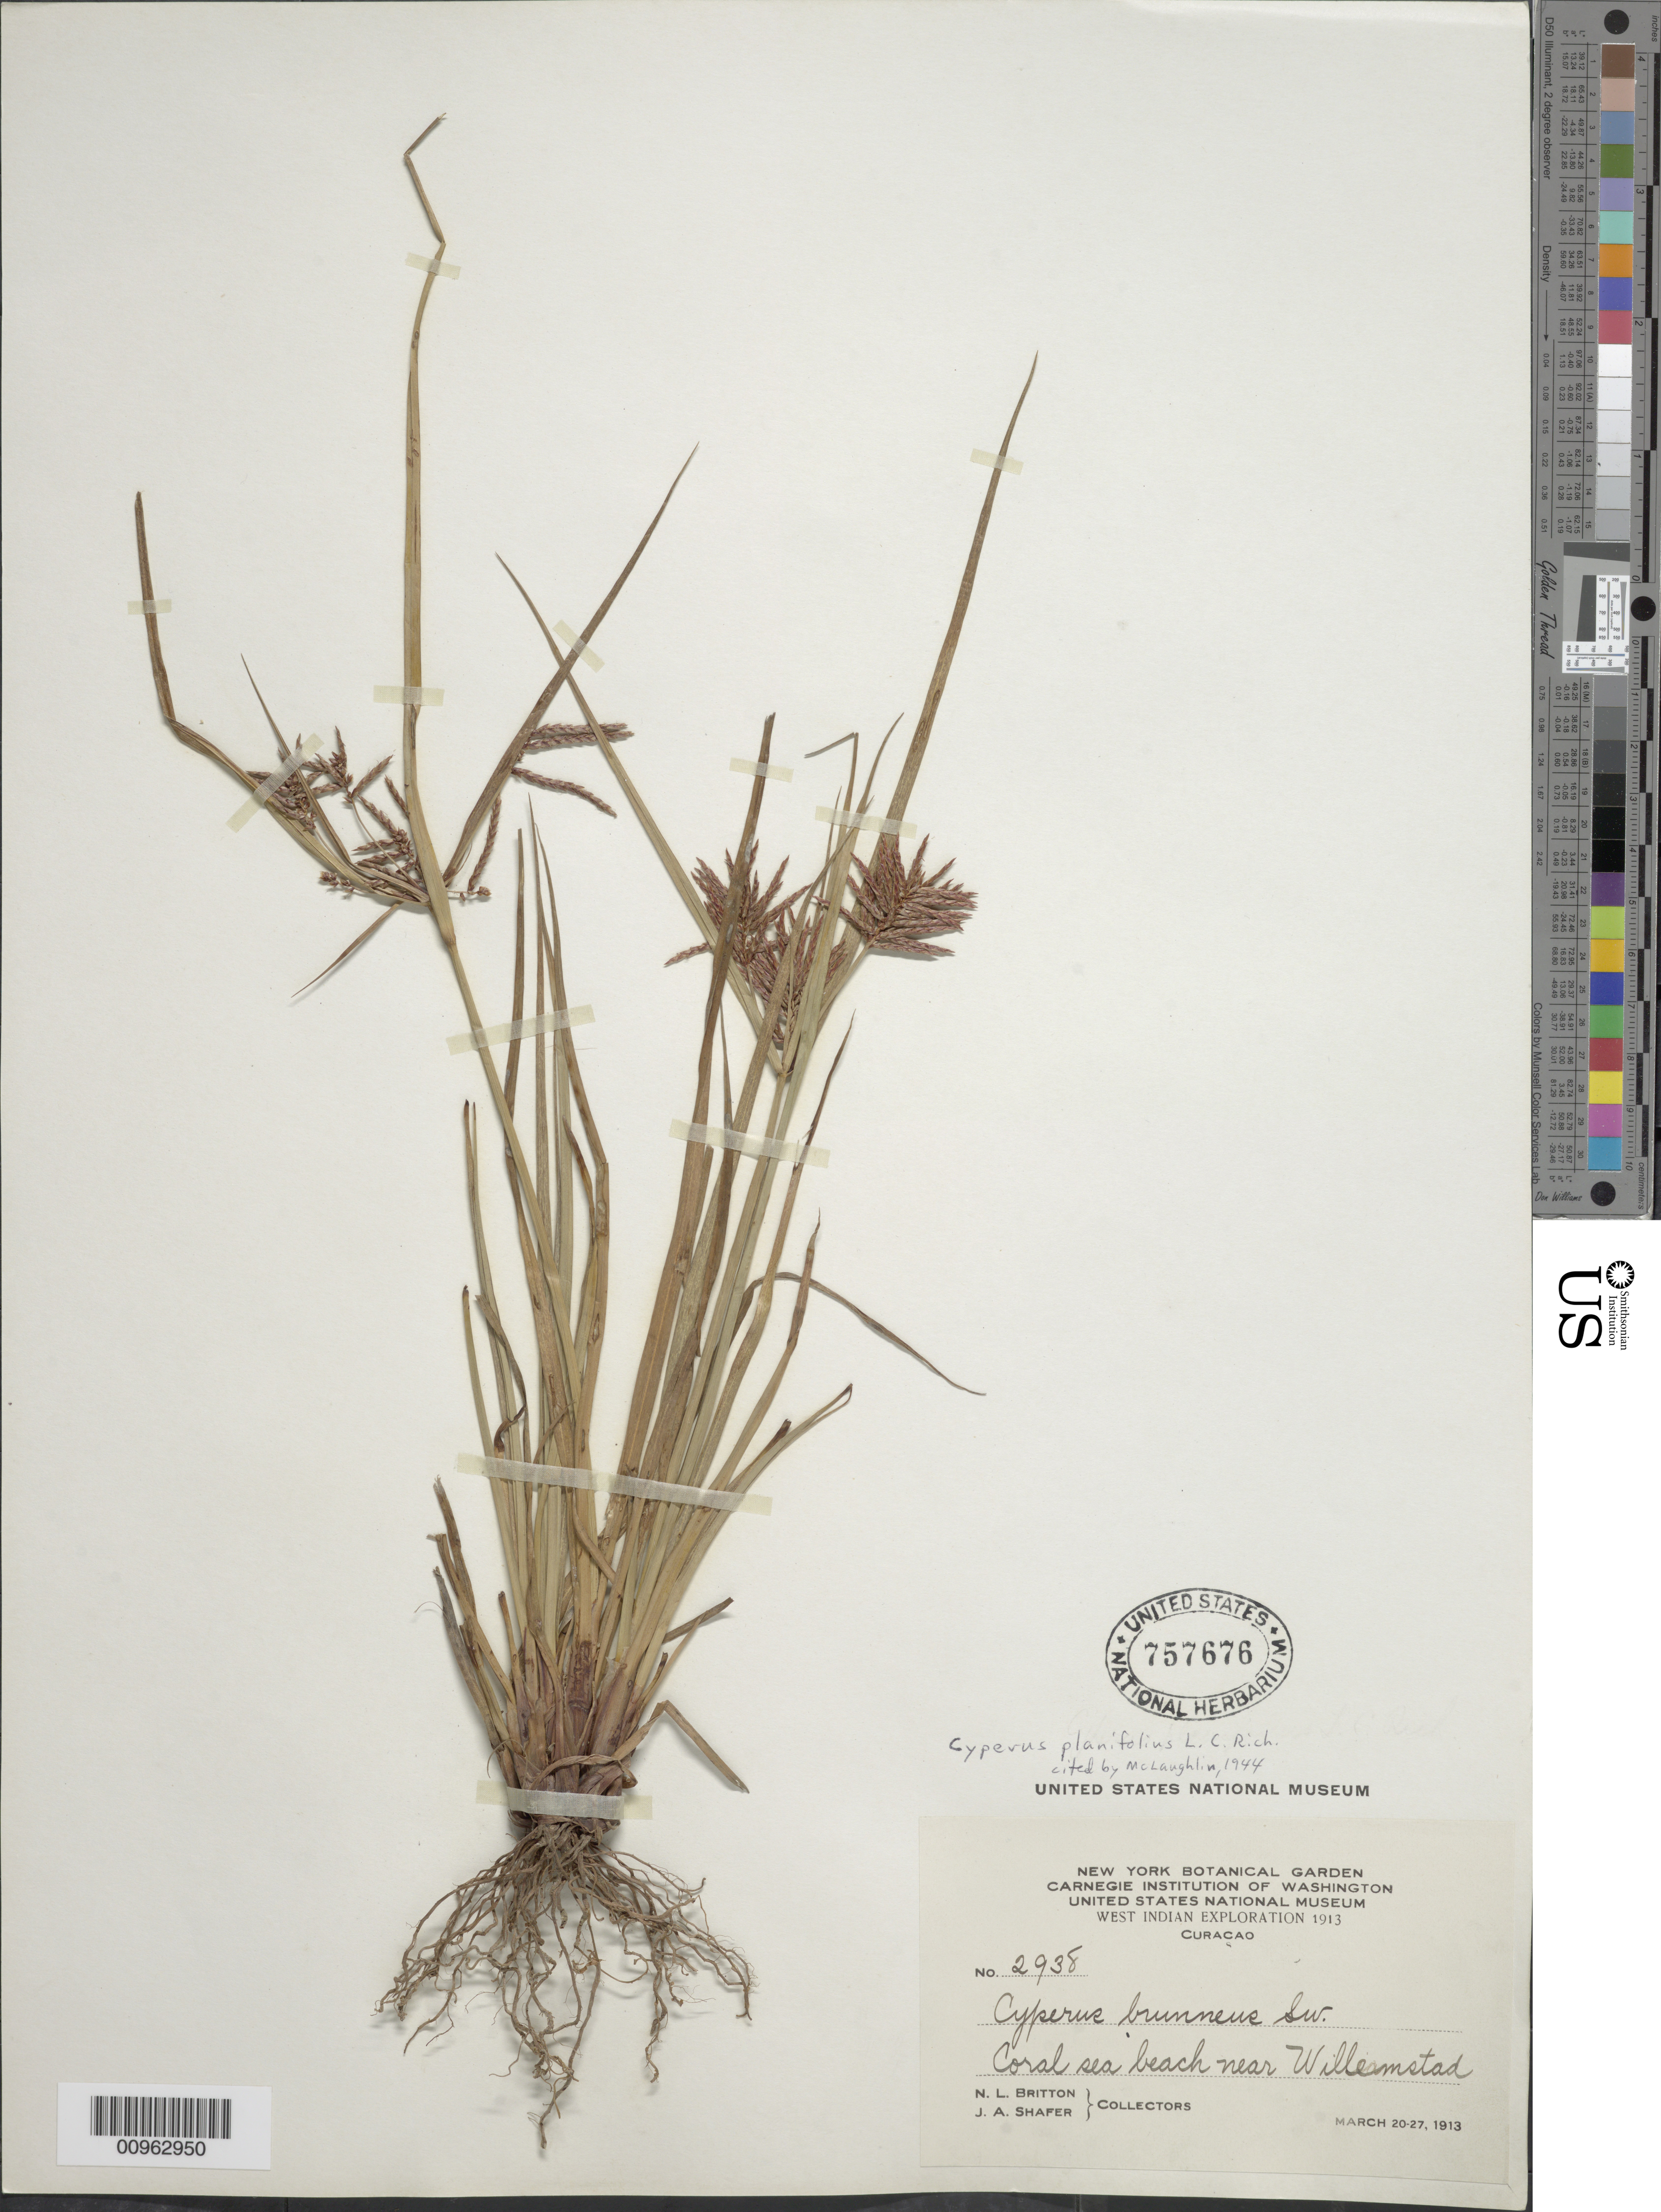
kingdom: Plantae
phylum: Tracheophyta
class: Liliopsida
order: Poales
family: Cyperaceae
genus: Cyperus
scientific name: Cyperus planifolius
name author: Rich.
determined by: McLaughlin, --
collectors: N. Britton & J. A. Shafer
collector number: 2938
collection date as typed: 20 Mar 1913 to 27 Mar 1913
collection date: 1913-03-20/1913-03-27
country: Curaçao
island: Curaçao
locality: Coral sea beach near Willemstad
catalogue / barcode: US 757676